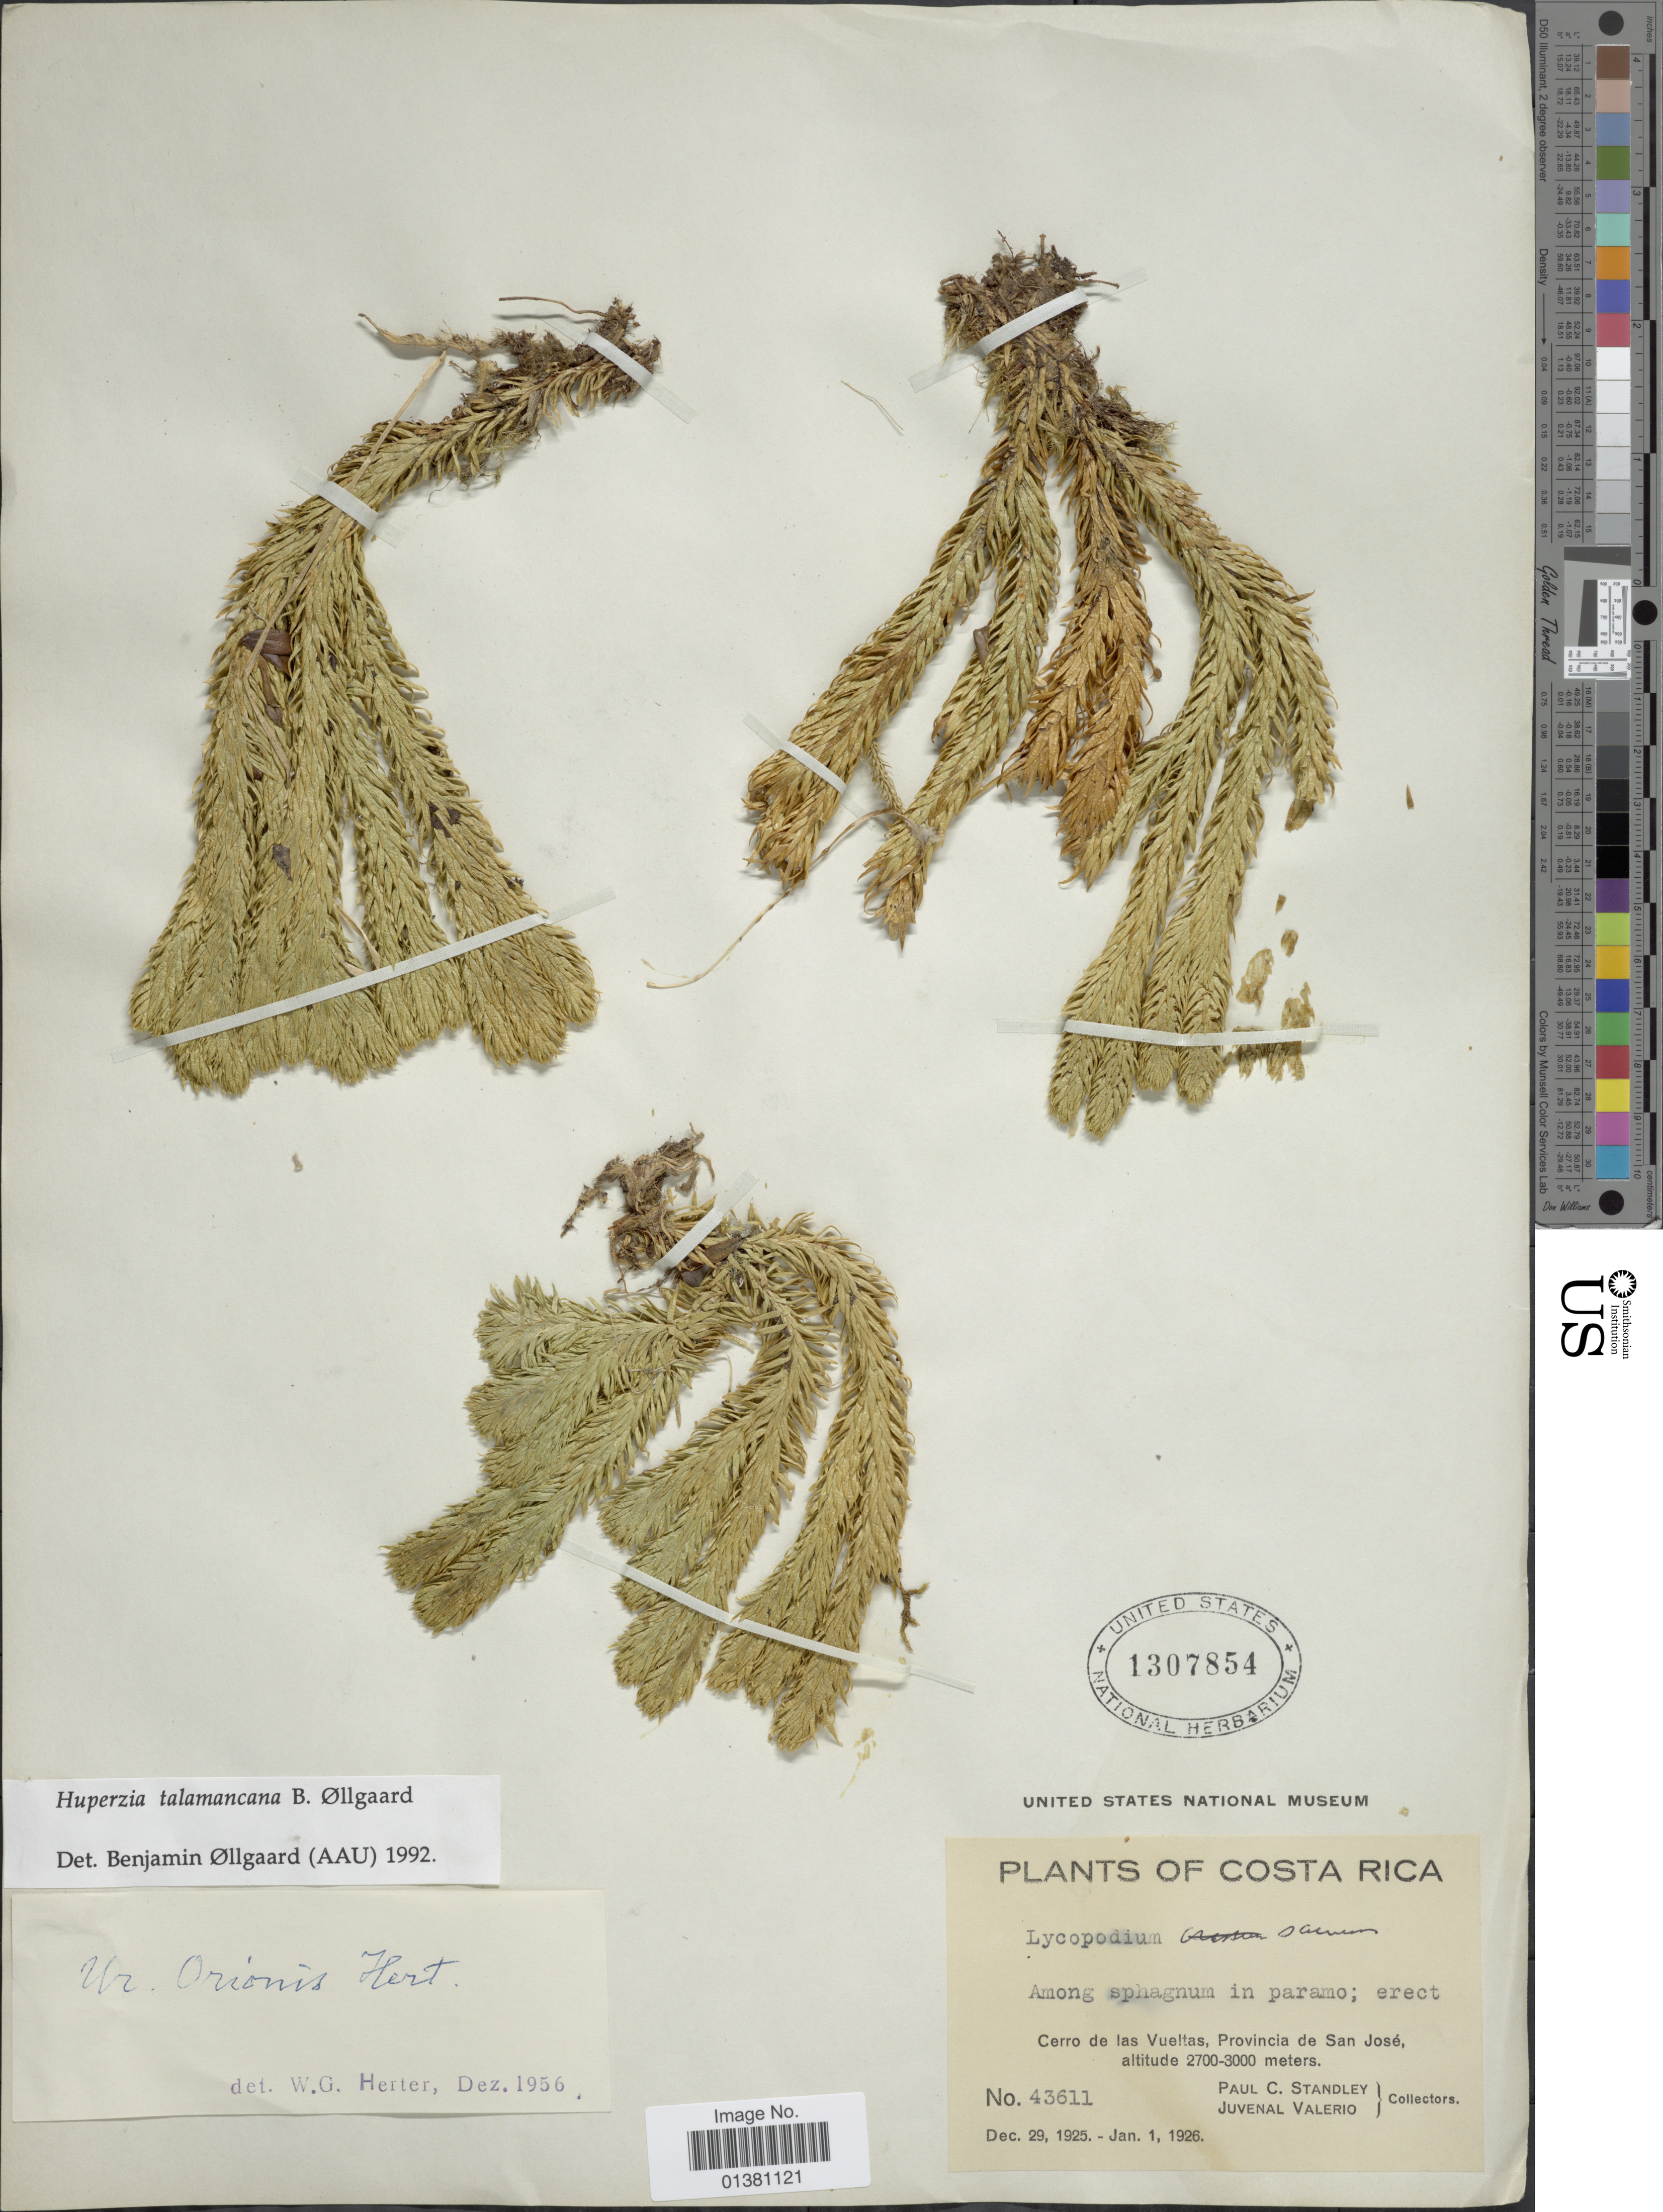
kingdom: Plantae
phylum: Tracheophyta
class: Lycopodiopsida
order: Lycopodiales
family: Lycopodiaceae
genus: Phlegmariurus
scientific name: Phlegmariurus talamancanus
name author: (B. Øllg.) B. Øllg.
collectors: P. C. Standley & J. Valerio R.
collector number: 43611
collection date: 1925-12-29/1926-01-01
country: Costa Rica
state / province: San José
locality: Cerro de las Vueltas, province de San José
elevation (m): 2700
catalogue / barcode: US 1307854